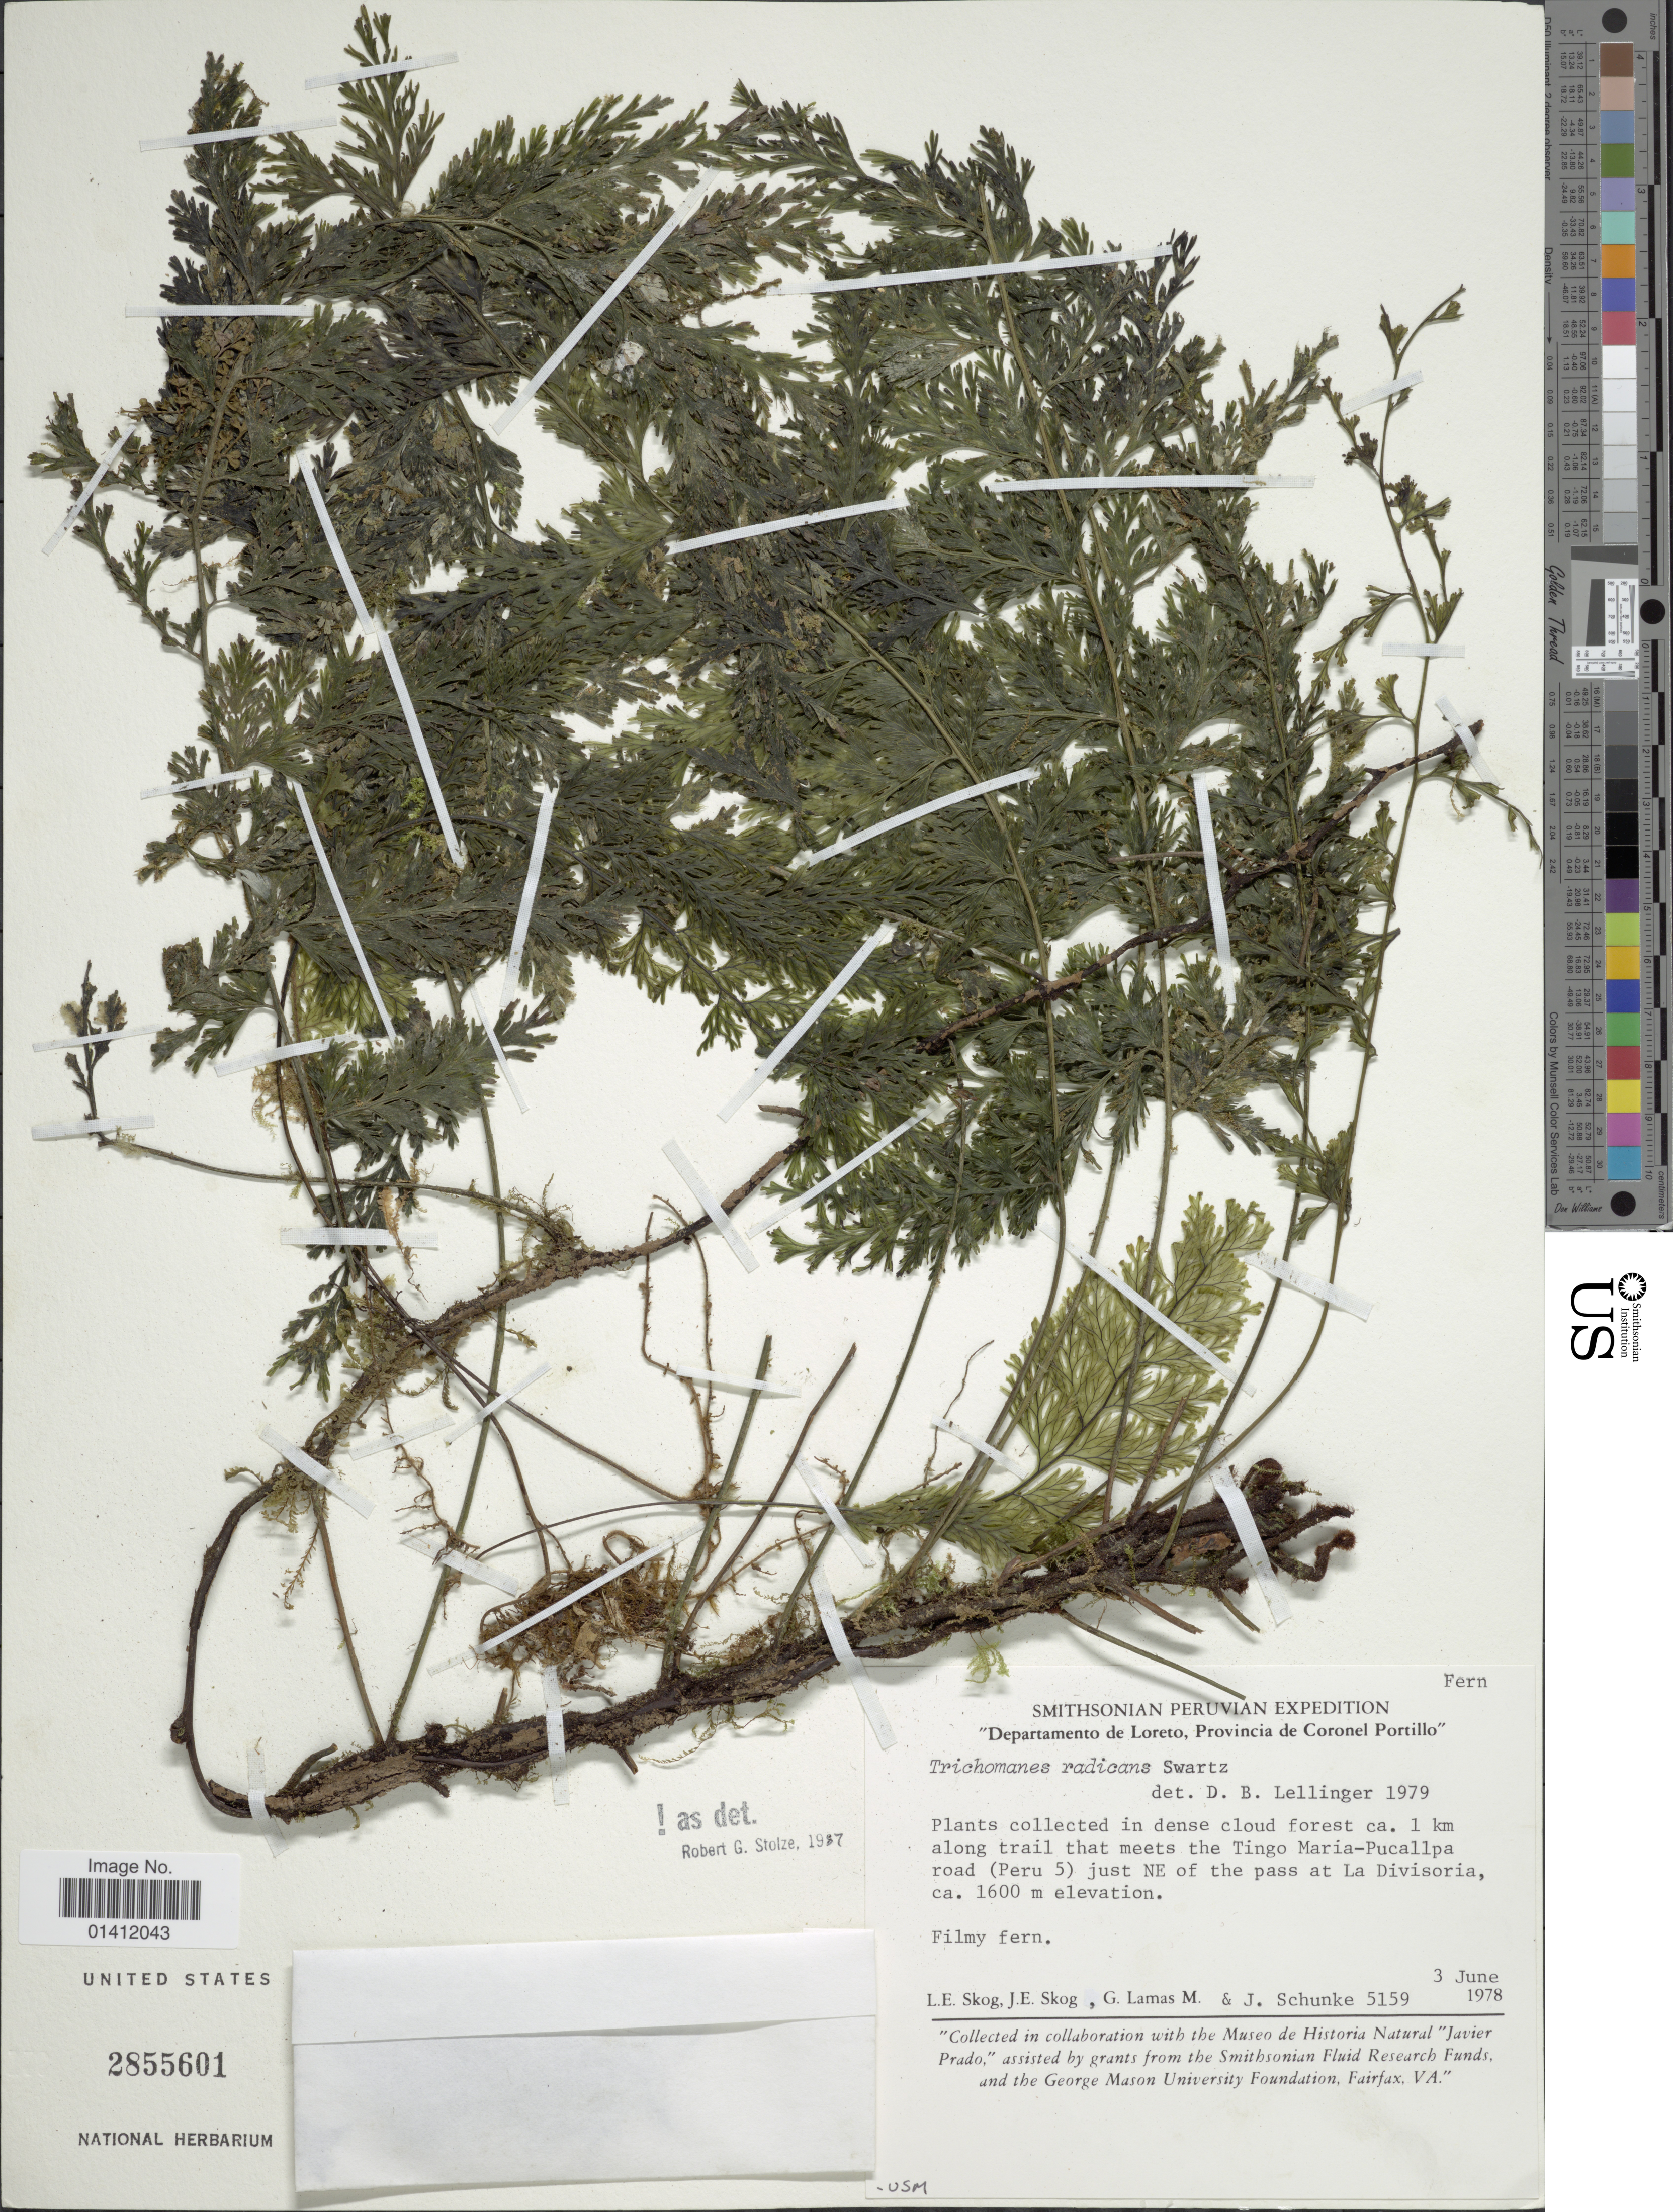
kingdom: Plantae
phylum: Tracheophyta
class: Polypodiopsida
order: Hymenophyllales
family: Hymenophyllaceae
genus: Vandenboschia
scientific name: Vandenboschia radicans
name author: (Sw.) Copel.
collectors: L. E. Skog, J. E. Skog, G. Lamas M. & J. M. Schunke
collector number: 5159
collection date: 1978-06-03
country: Peru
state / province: Loreto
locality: Departamento de Loreto, Provincia de Coronel Portillo. 1 km along trail that meets the Tingo Maria-Pucallpa road (Peru 5) just NE of the pass at La Divisoria.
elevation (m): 1600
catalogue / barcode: US 2855601